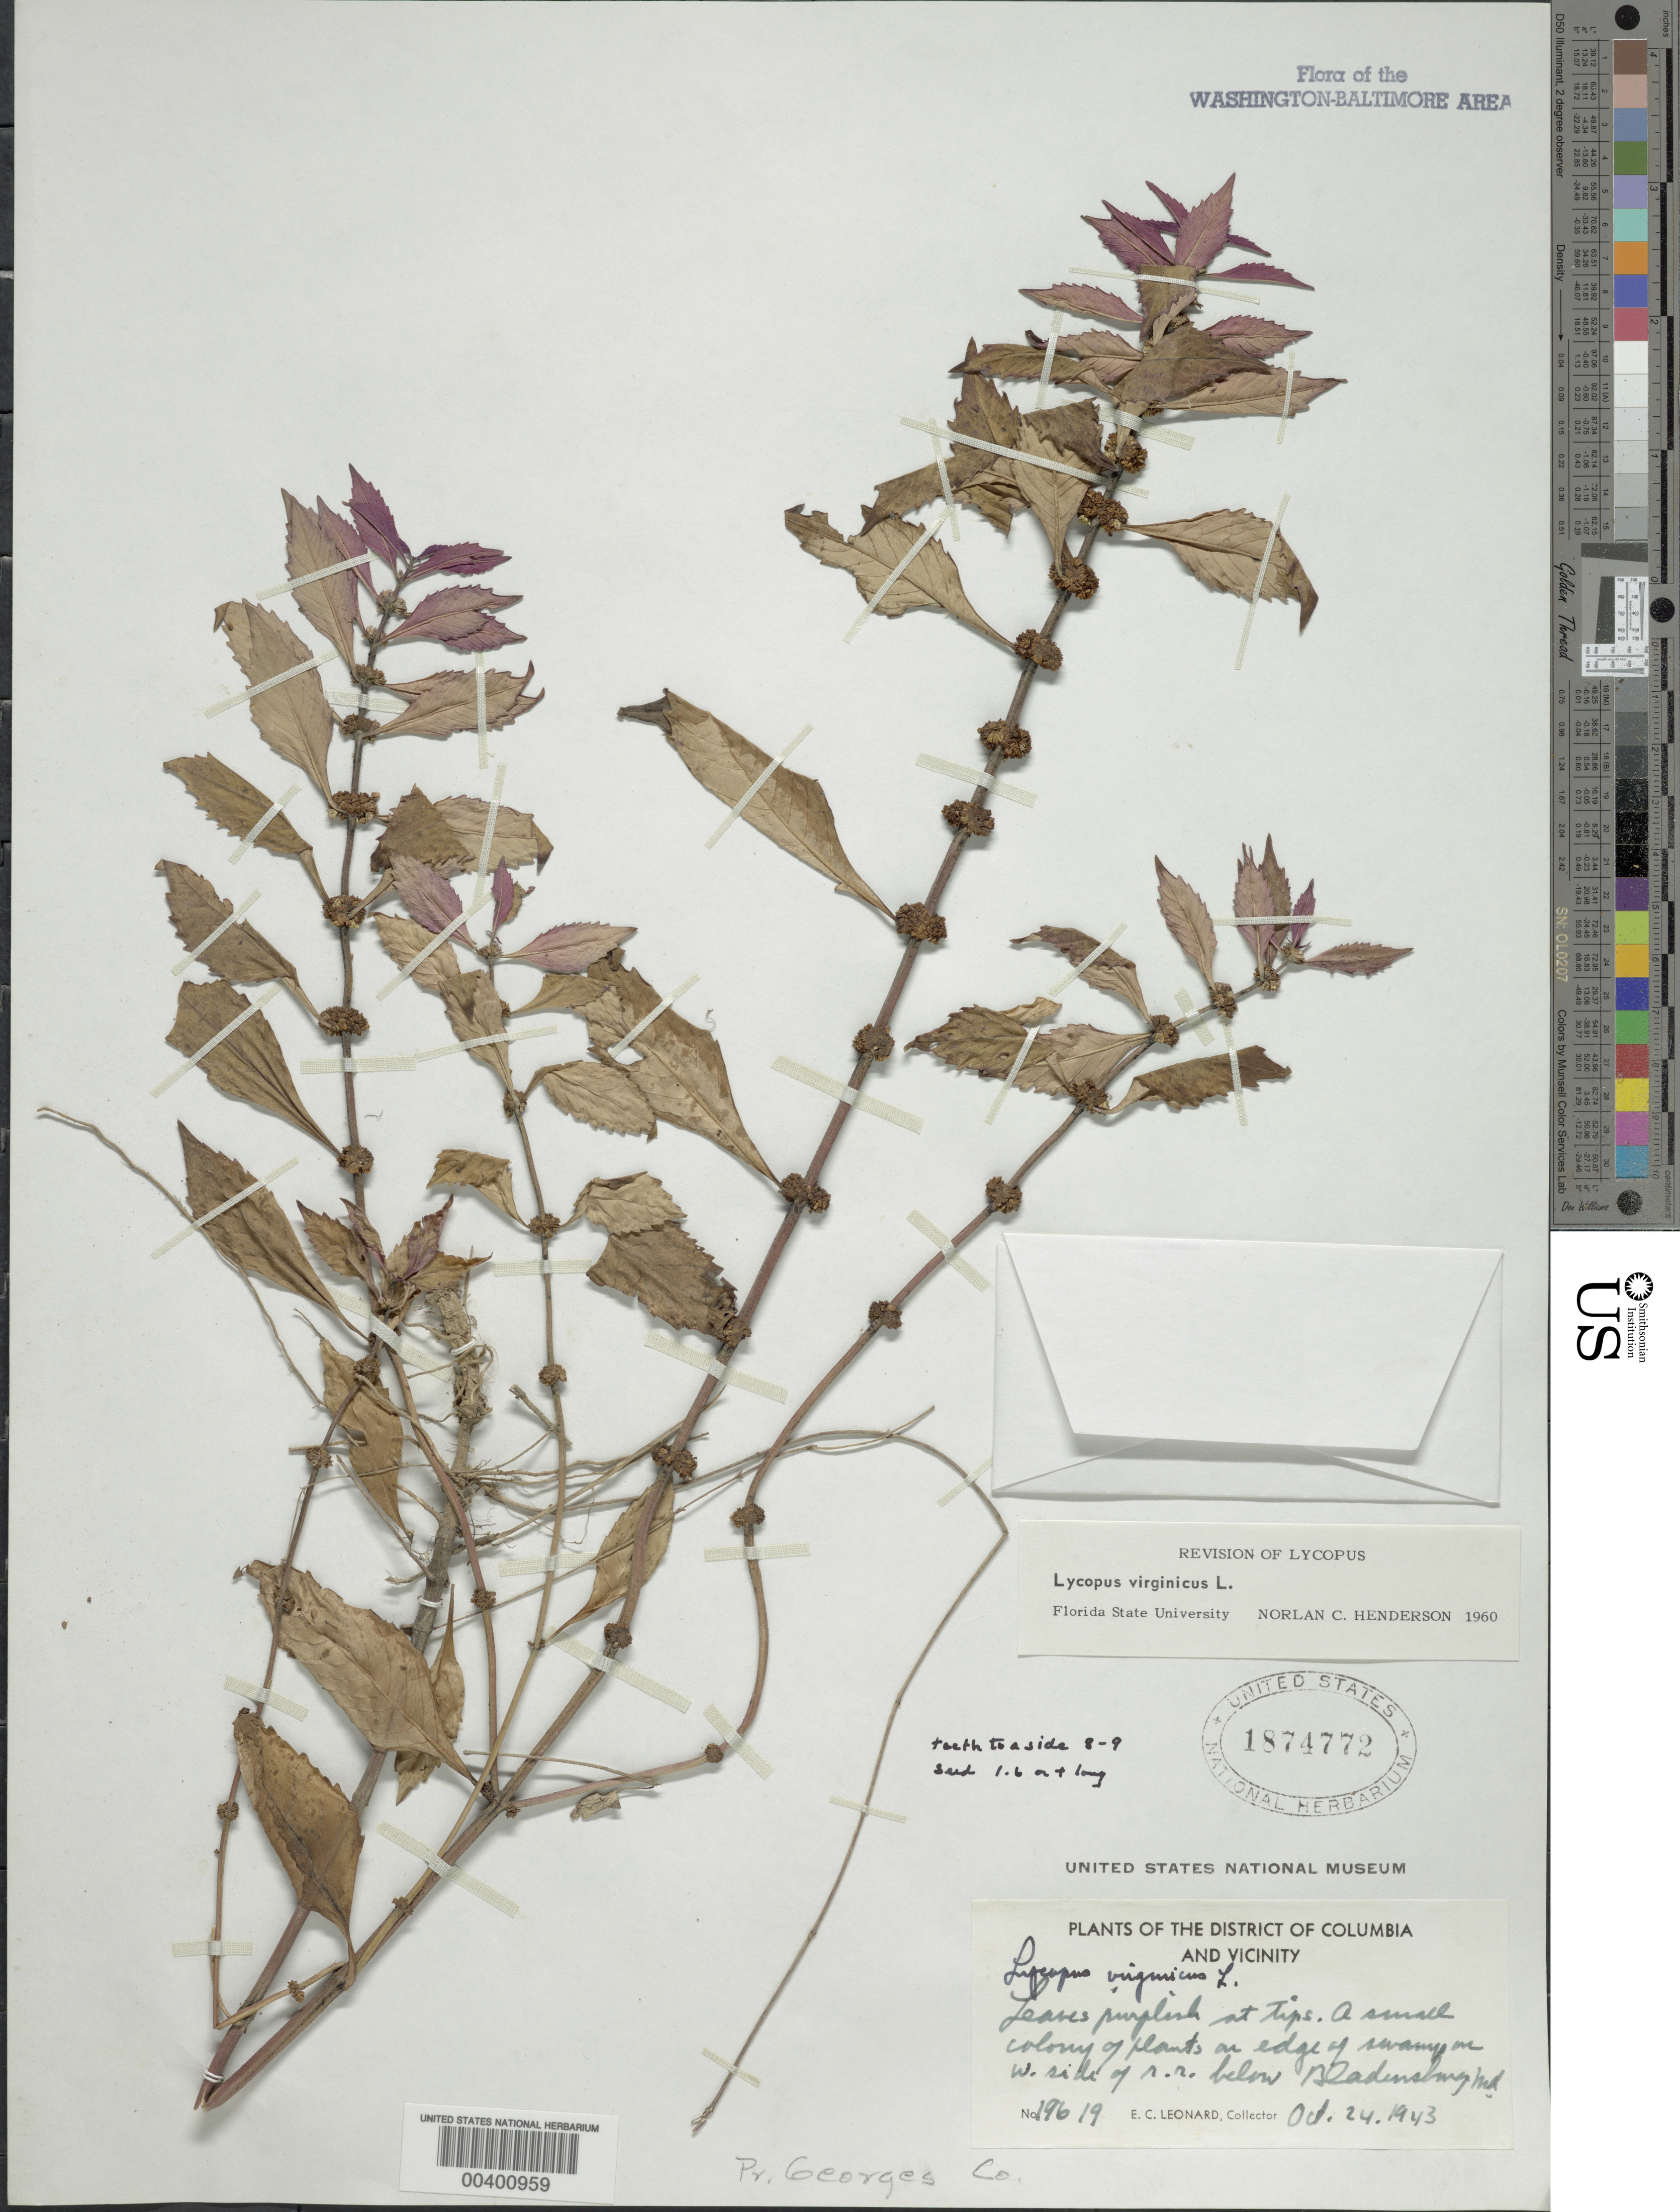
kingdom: Plantae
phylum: Tracheophyta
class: Magnoliopsida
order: Lamiales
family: Lamiaceae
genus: Lycopus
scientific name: Lycopus virginicus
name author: L.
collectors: E. C. Leonard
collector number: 19619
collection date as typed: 24 Oct 1943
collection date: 1943-10-24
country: United States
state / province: Maryland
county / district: Prince George's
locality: Below Bladensburg, west side of Railroad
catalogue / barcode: US 1874772